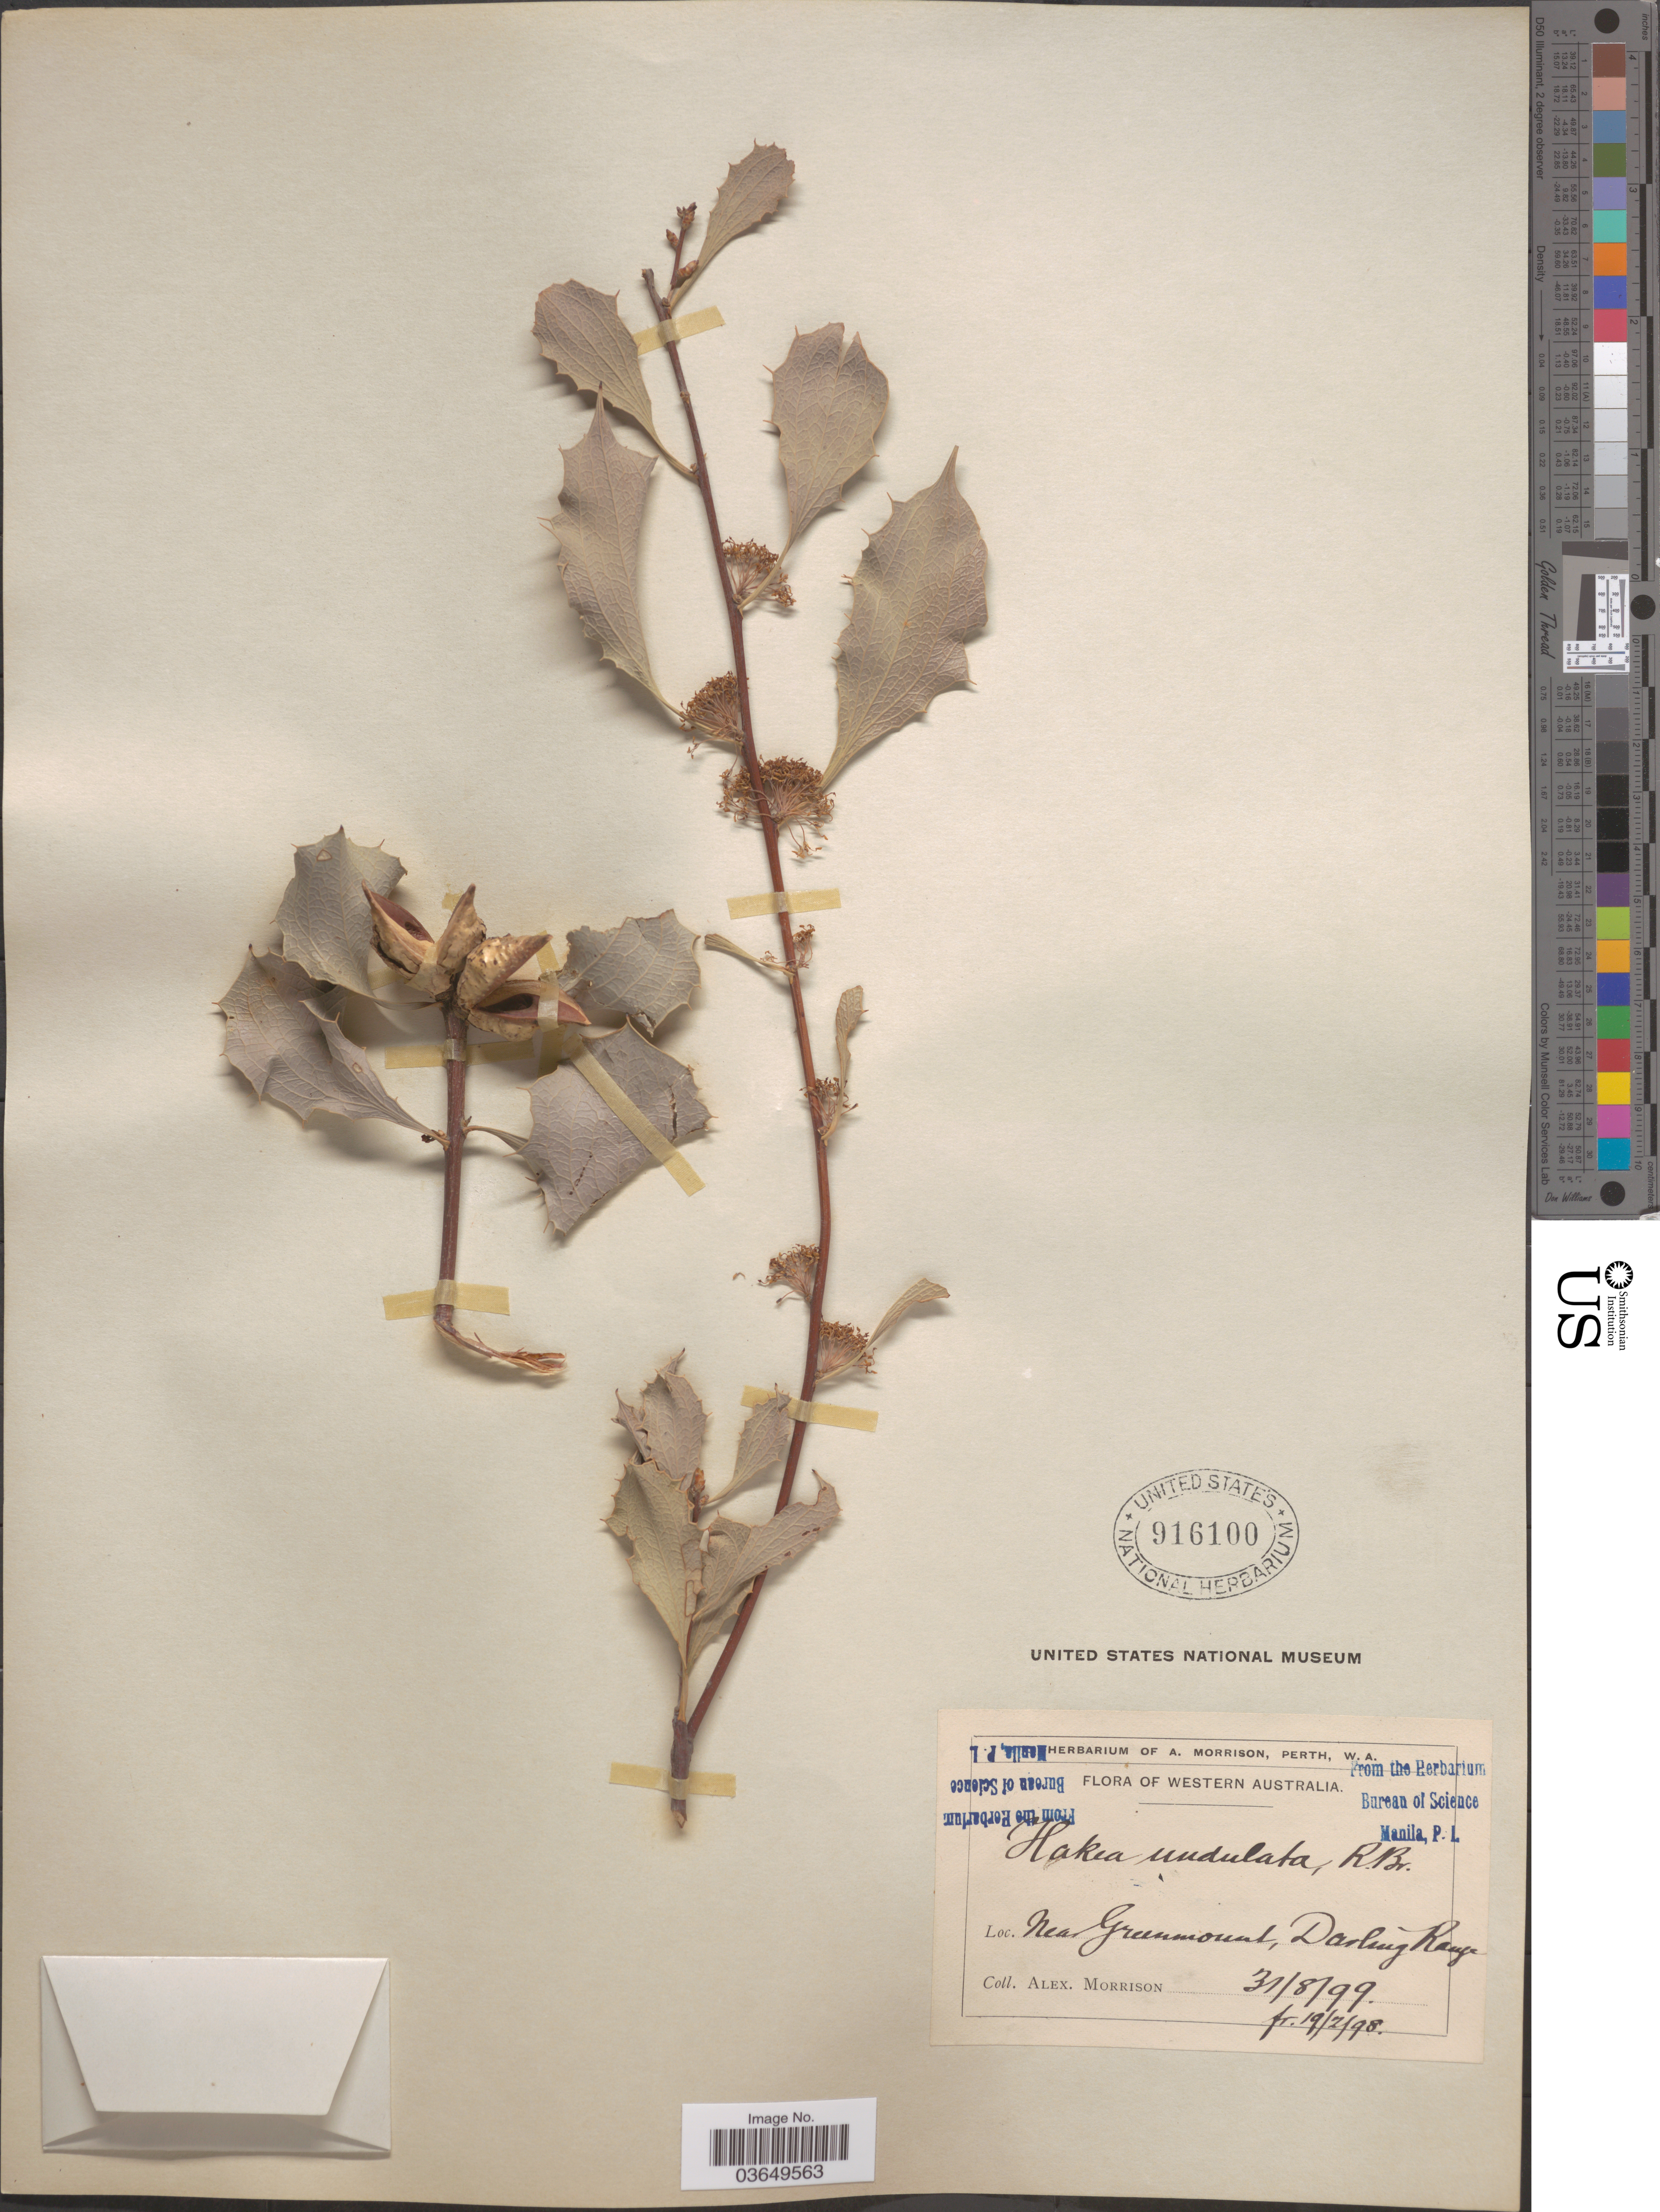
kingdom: Plantae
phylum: Tracheophyta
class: Magnoliopsida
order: Proteales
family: Proteaceae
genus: Hakea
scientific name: Hakea undulata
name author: R. Br.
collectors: A. Morrison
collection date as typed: Transcribed d/m/y: 19/2/98 to 31/8/99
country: Australia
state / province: Western Australia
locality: Near Greenmount, Darling Range.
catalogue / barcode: US 916100